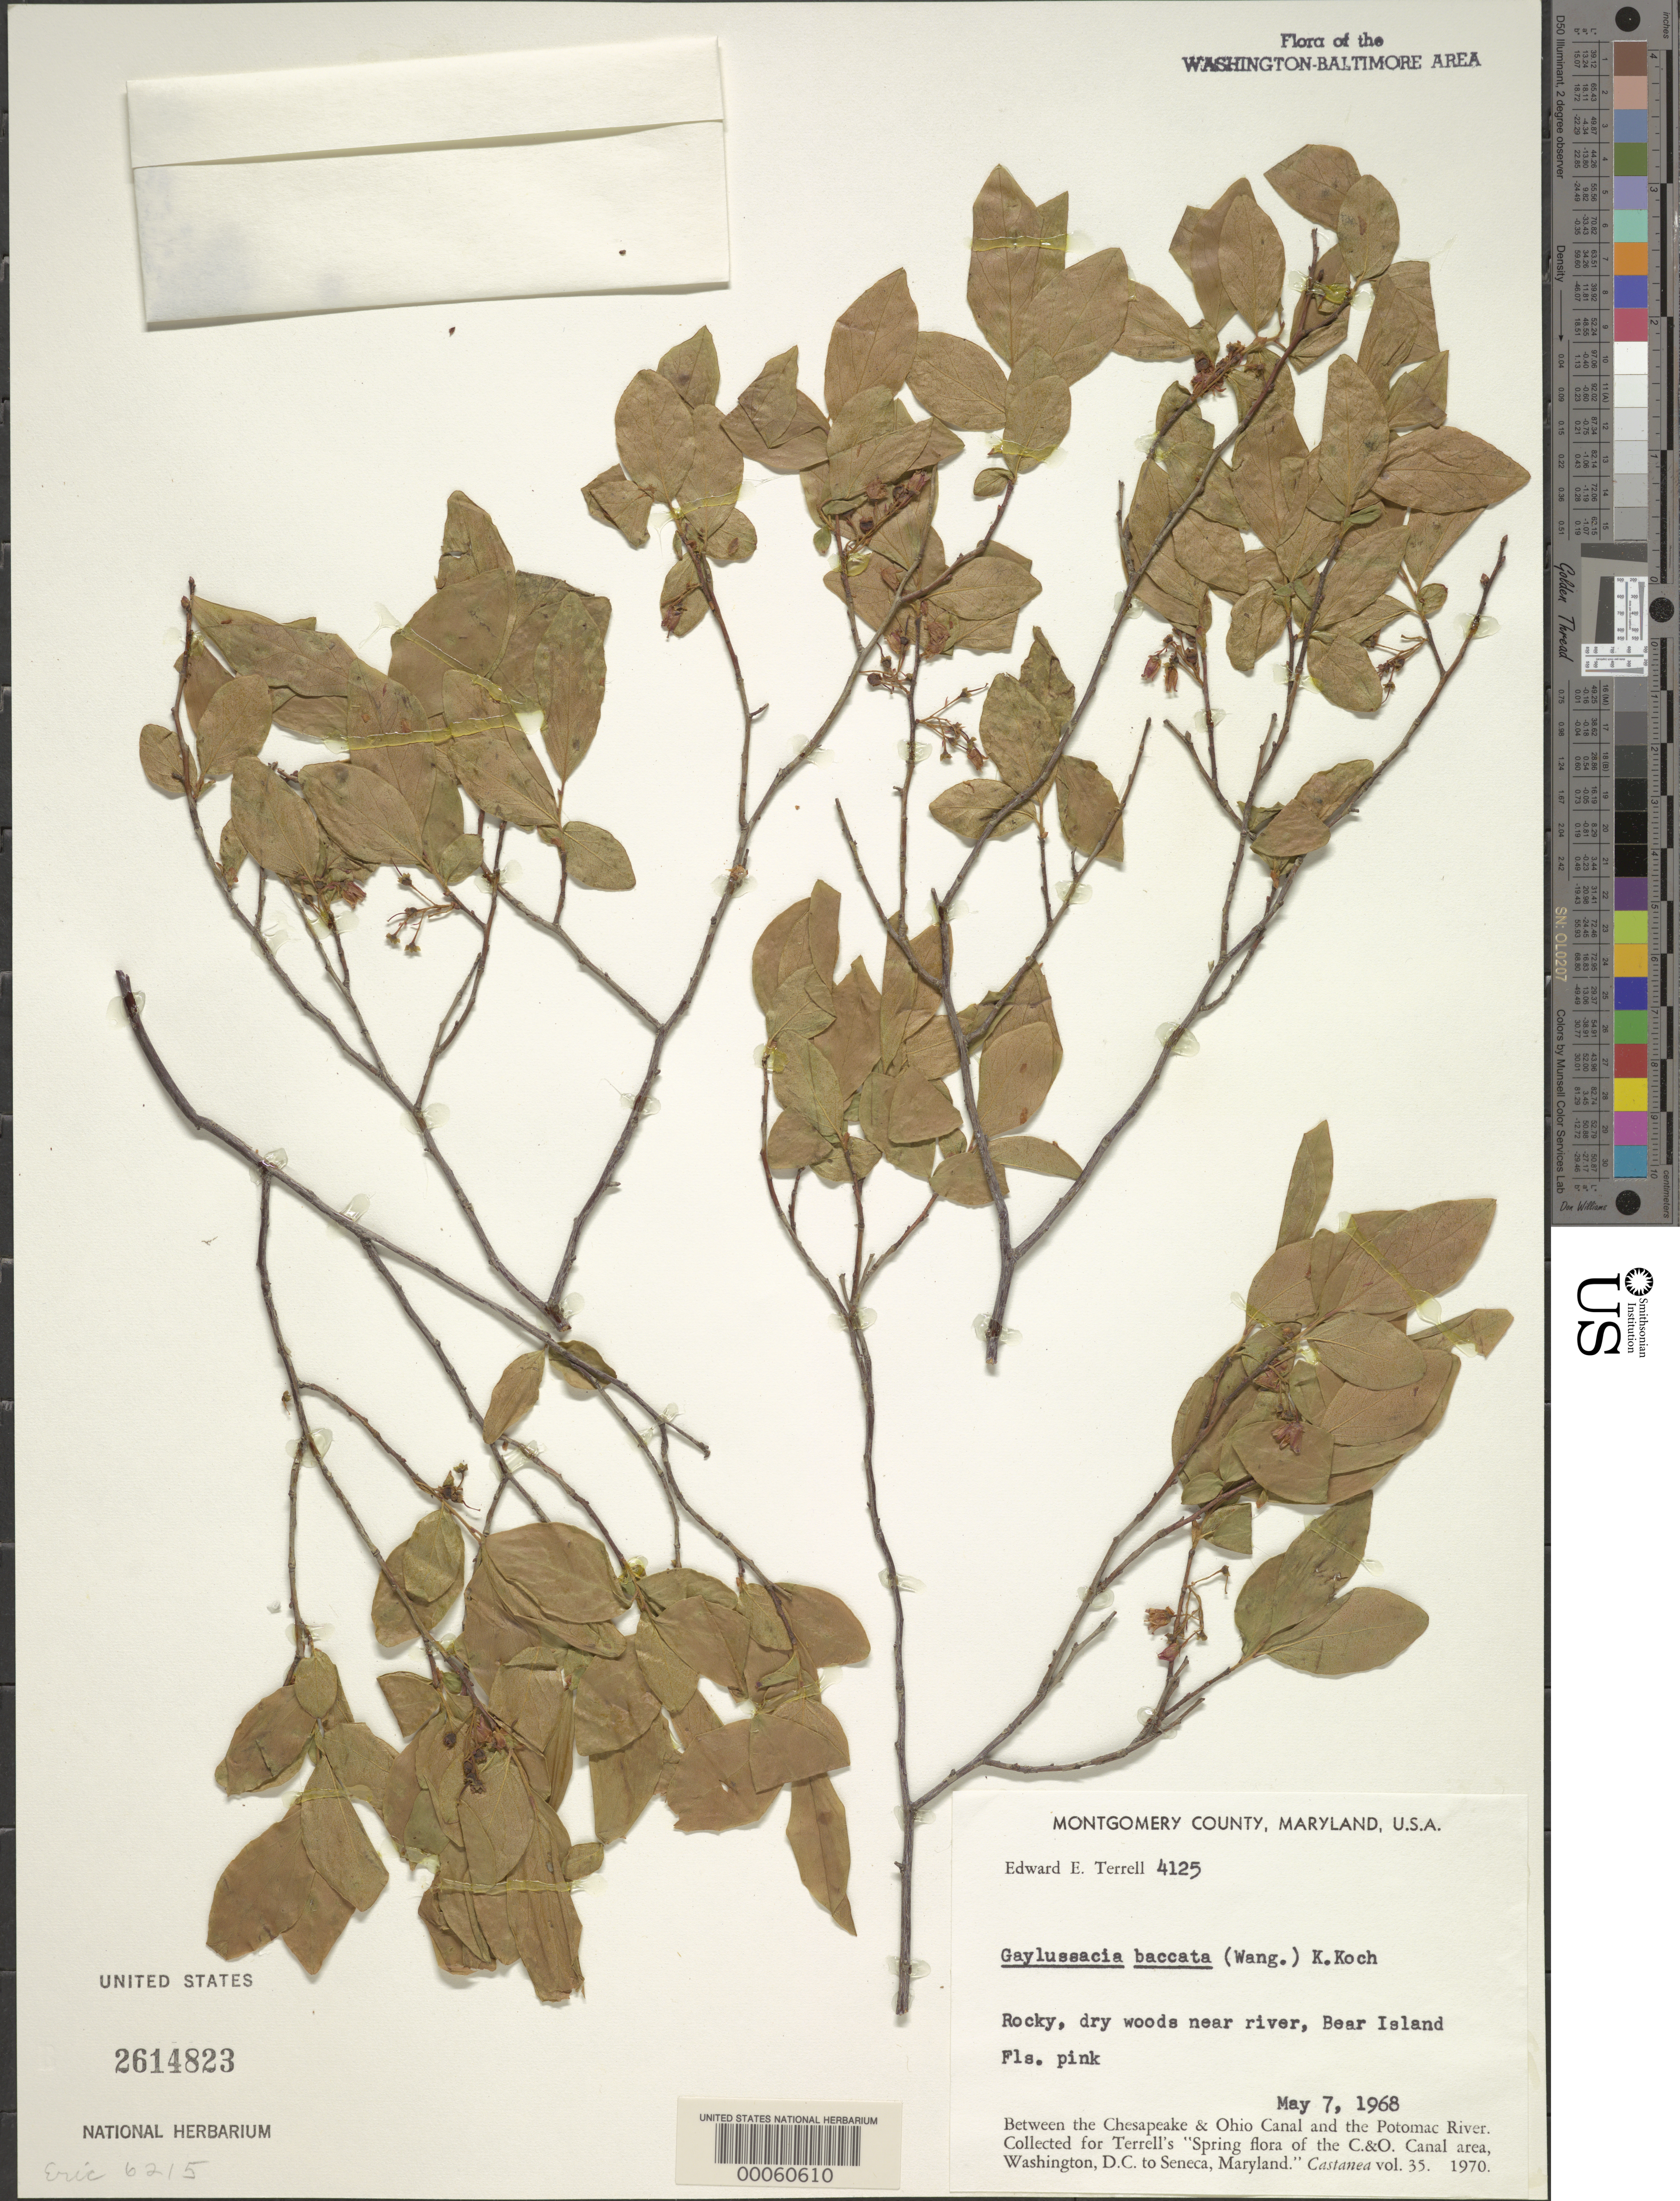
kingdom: Plantae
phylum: Tracheophyta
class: Magnoliopsida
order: Ericales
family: Ericaceae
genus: Gaylussacia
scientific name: Gaylussacia baccata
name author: (Wangenh.) K. Koch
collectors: E. E. Terrell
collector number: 4125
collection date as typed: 07 May 1968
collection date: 1968-05-07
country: United States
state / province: Maryland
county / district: Montgomery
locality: Bear Island C. & O. Canal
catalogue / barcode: US 2614823